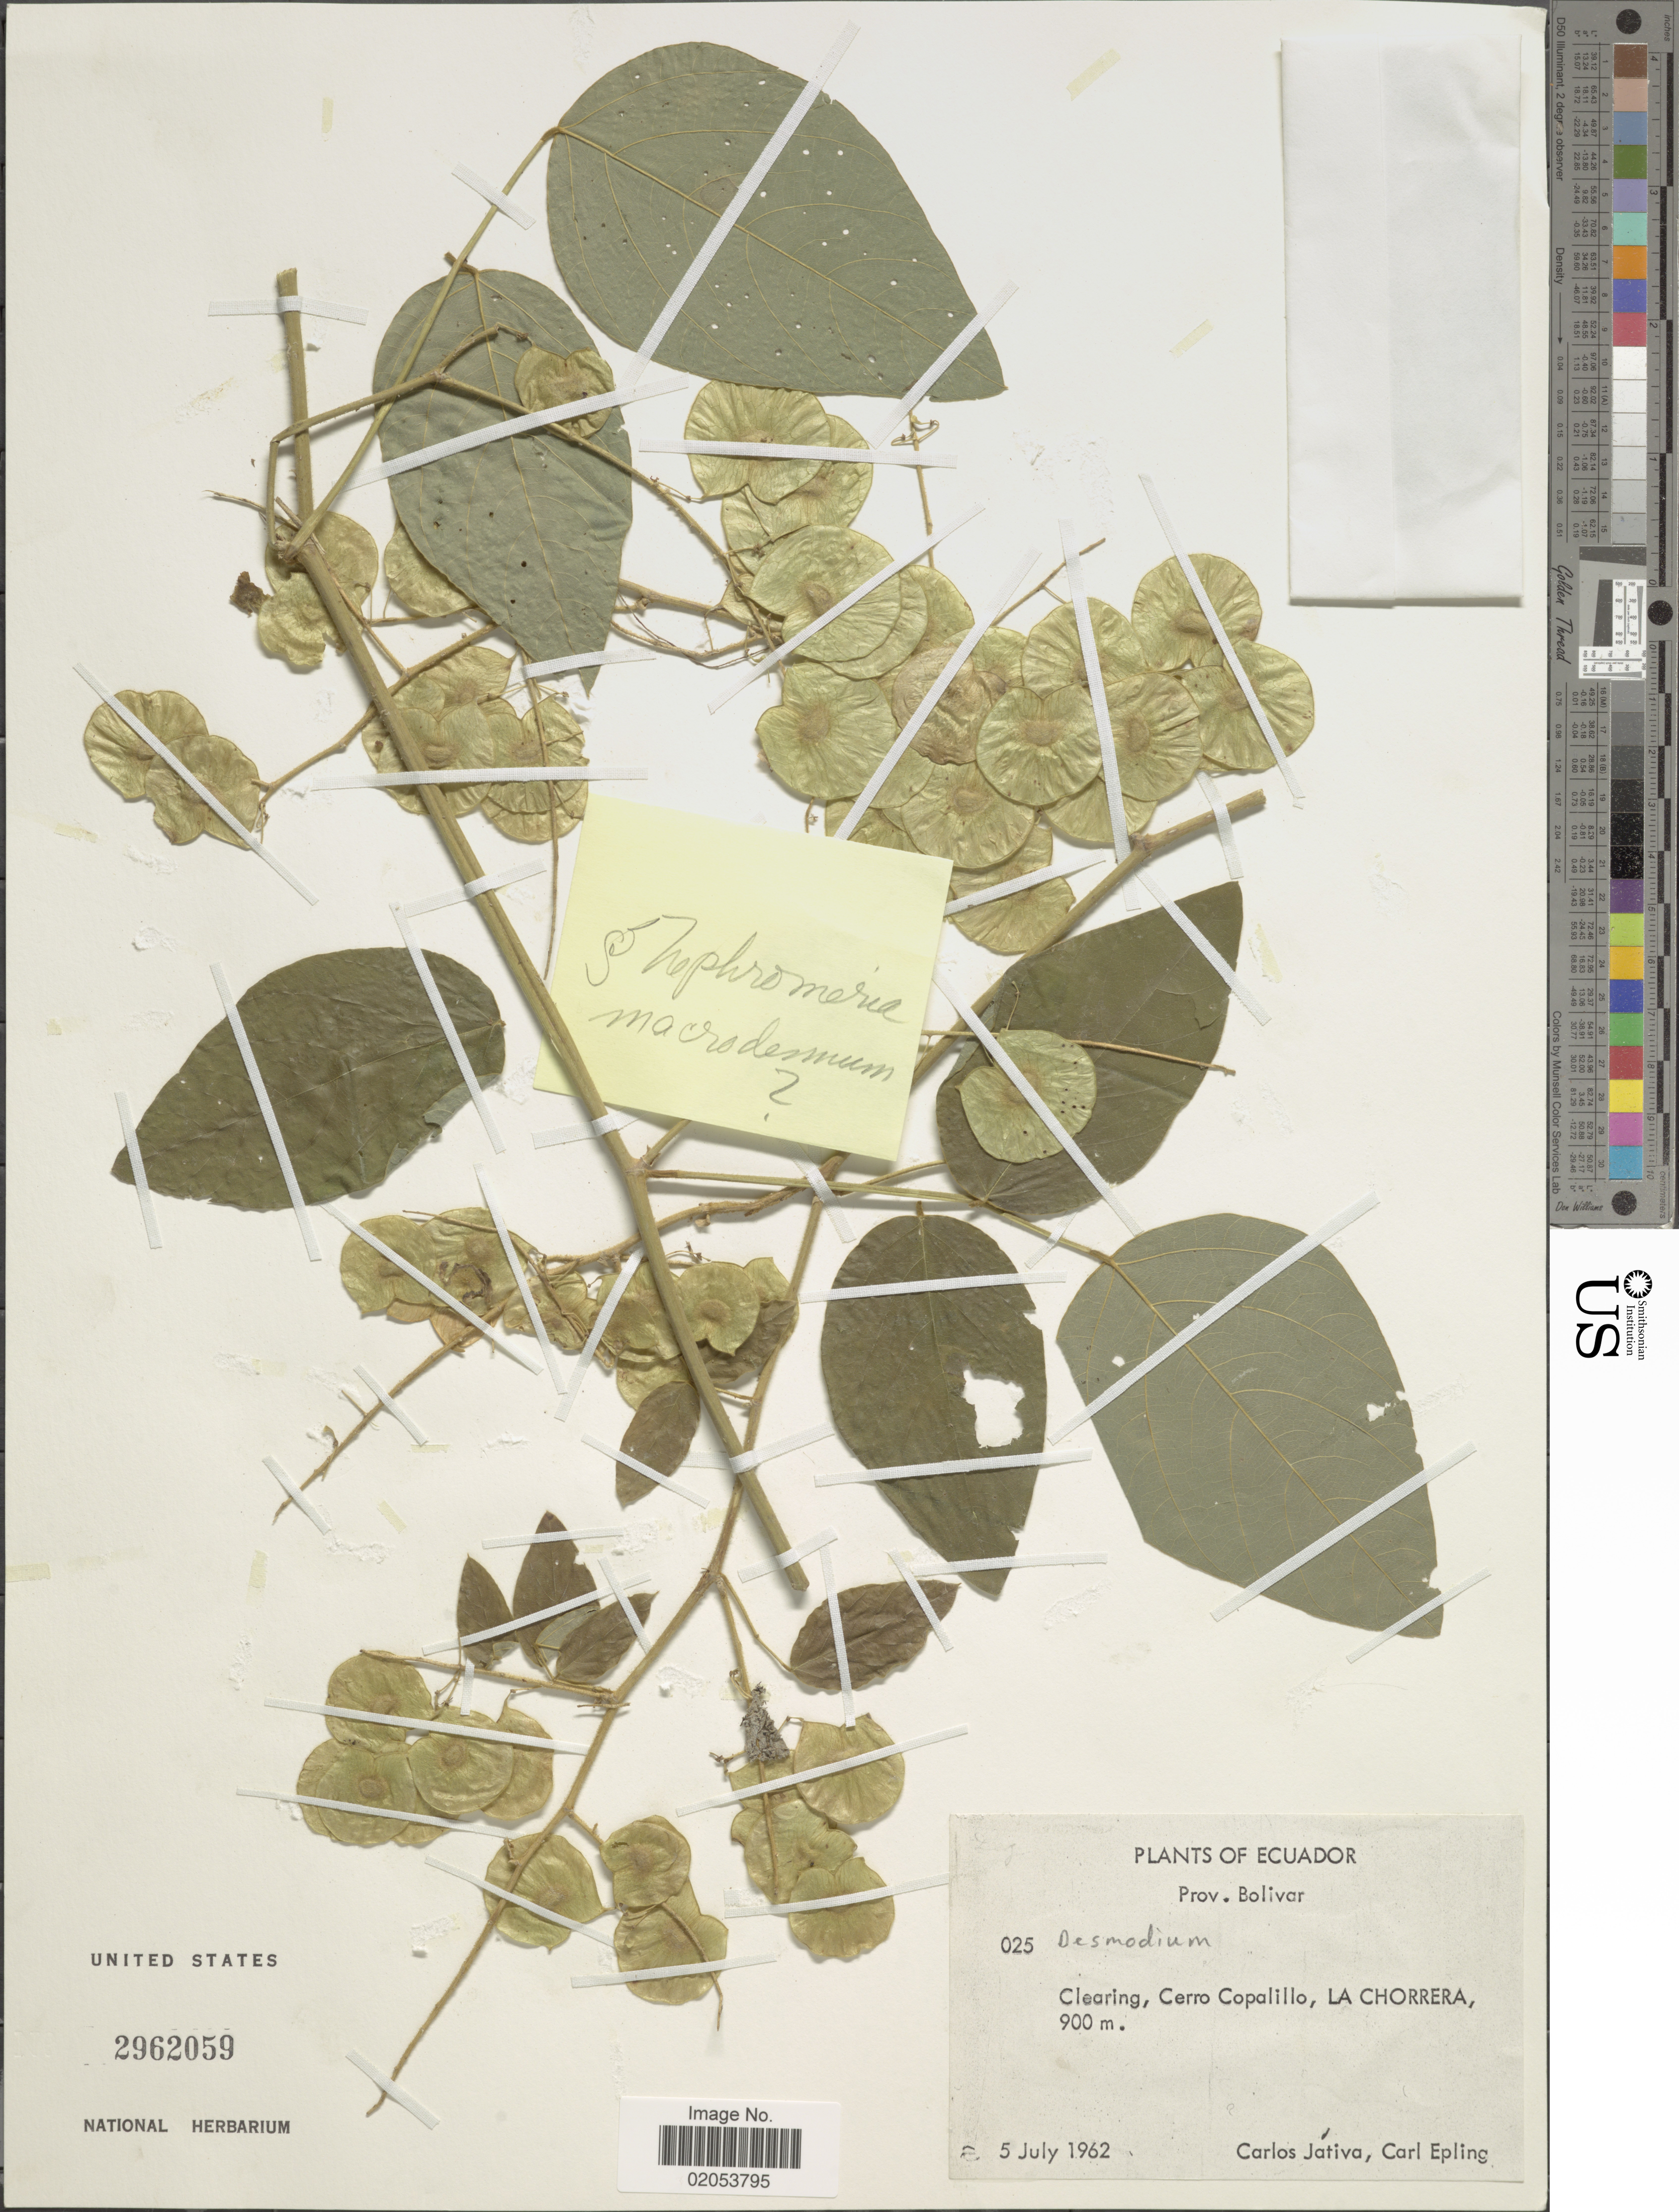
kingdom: Plantae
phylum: Tracheophyta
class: Magnoliopsida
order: Fabales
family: Fabaceae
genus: Desmodium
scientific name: Desmodium sp.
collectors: C. D. Játiva & C. C. Epling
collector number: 025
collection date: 1962-07-05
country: Ecuador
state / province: Bolívar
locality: Clearing, Cerro Copalillo, La Chorrera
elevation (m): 900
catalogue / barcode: US 2962059